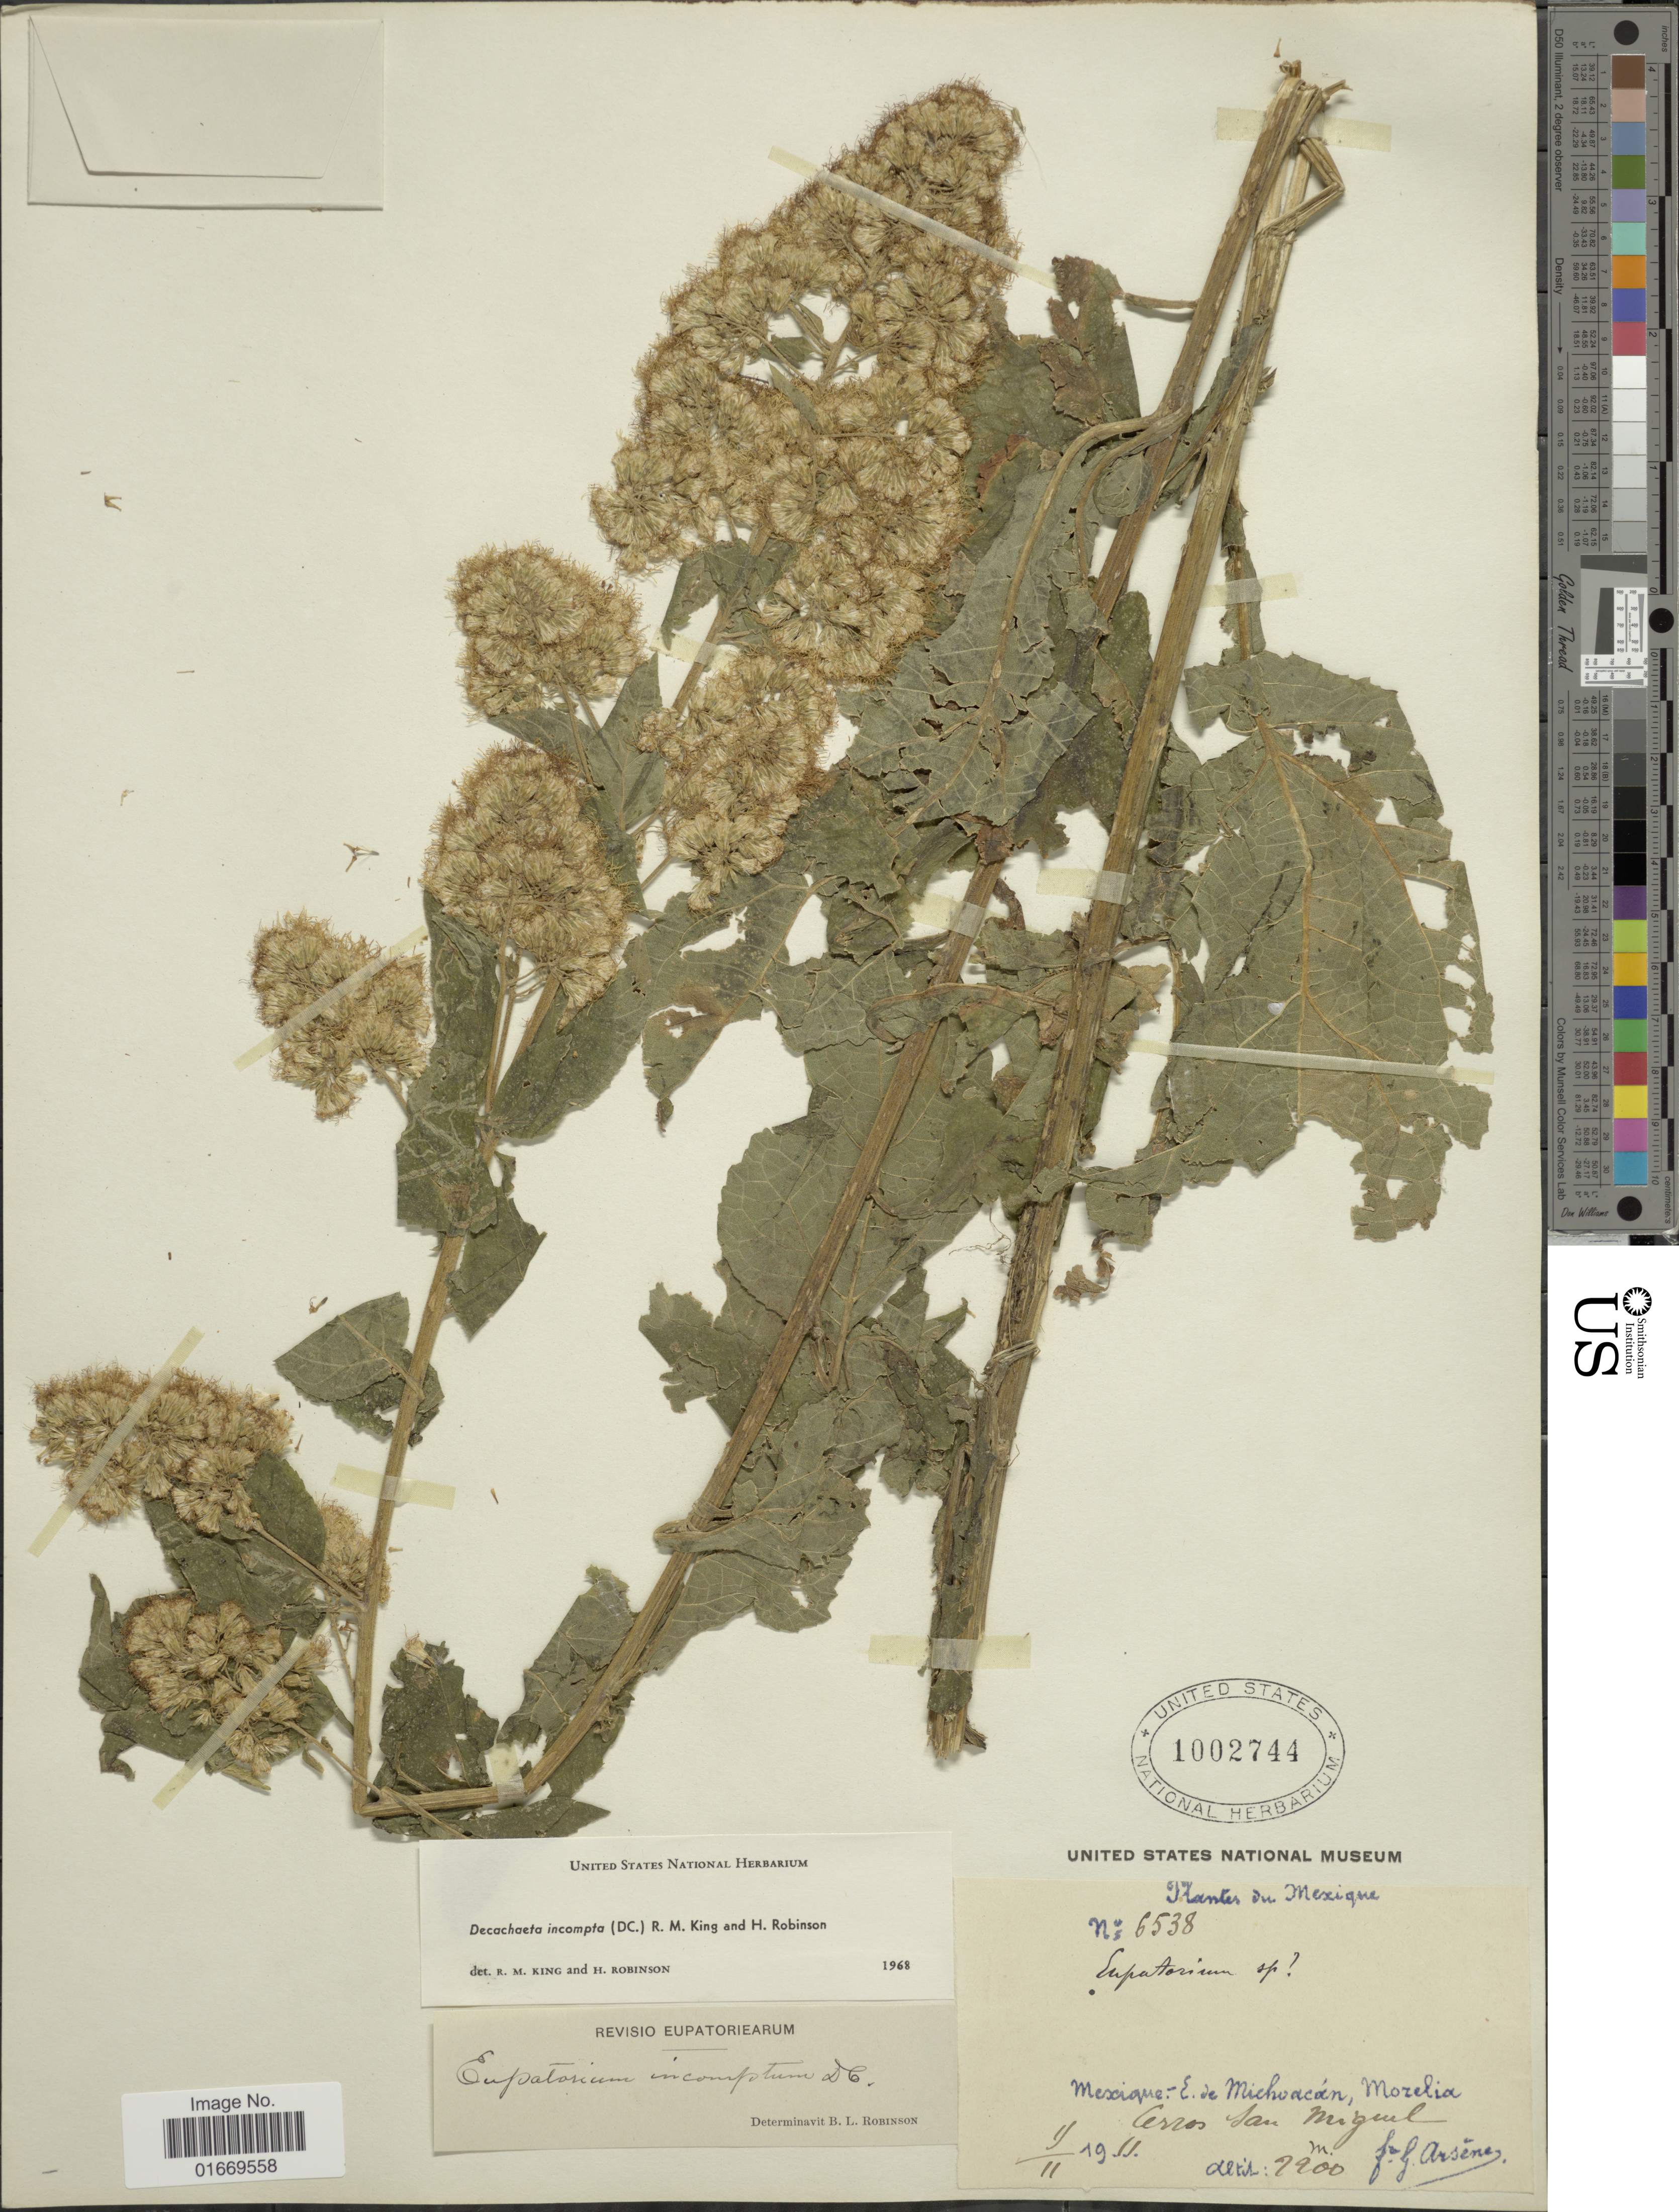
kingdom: Plantae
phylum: Tracheophyta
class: Magnoliopsida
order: Asterales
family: Asteraceae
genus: Decachaeta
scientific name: Decachaeta incompta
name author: (DC.) R.M. King & H. Rob.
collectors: Bro. G. Arsène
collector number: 6538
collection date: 1911-11-01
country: Mexico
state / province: Michoacán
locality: Morelia Cerros San Miguel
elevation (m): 1900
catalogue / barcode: US 1002744